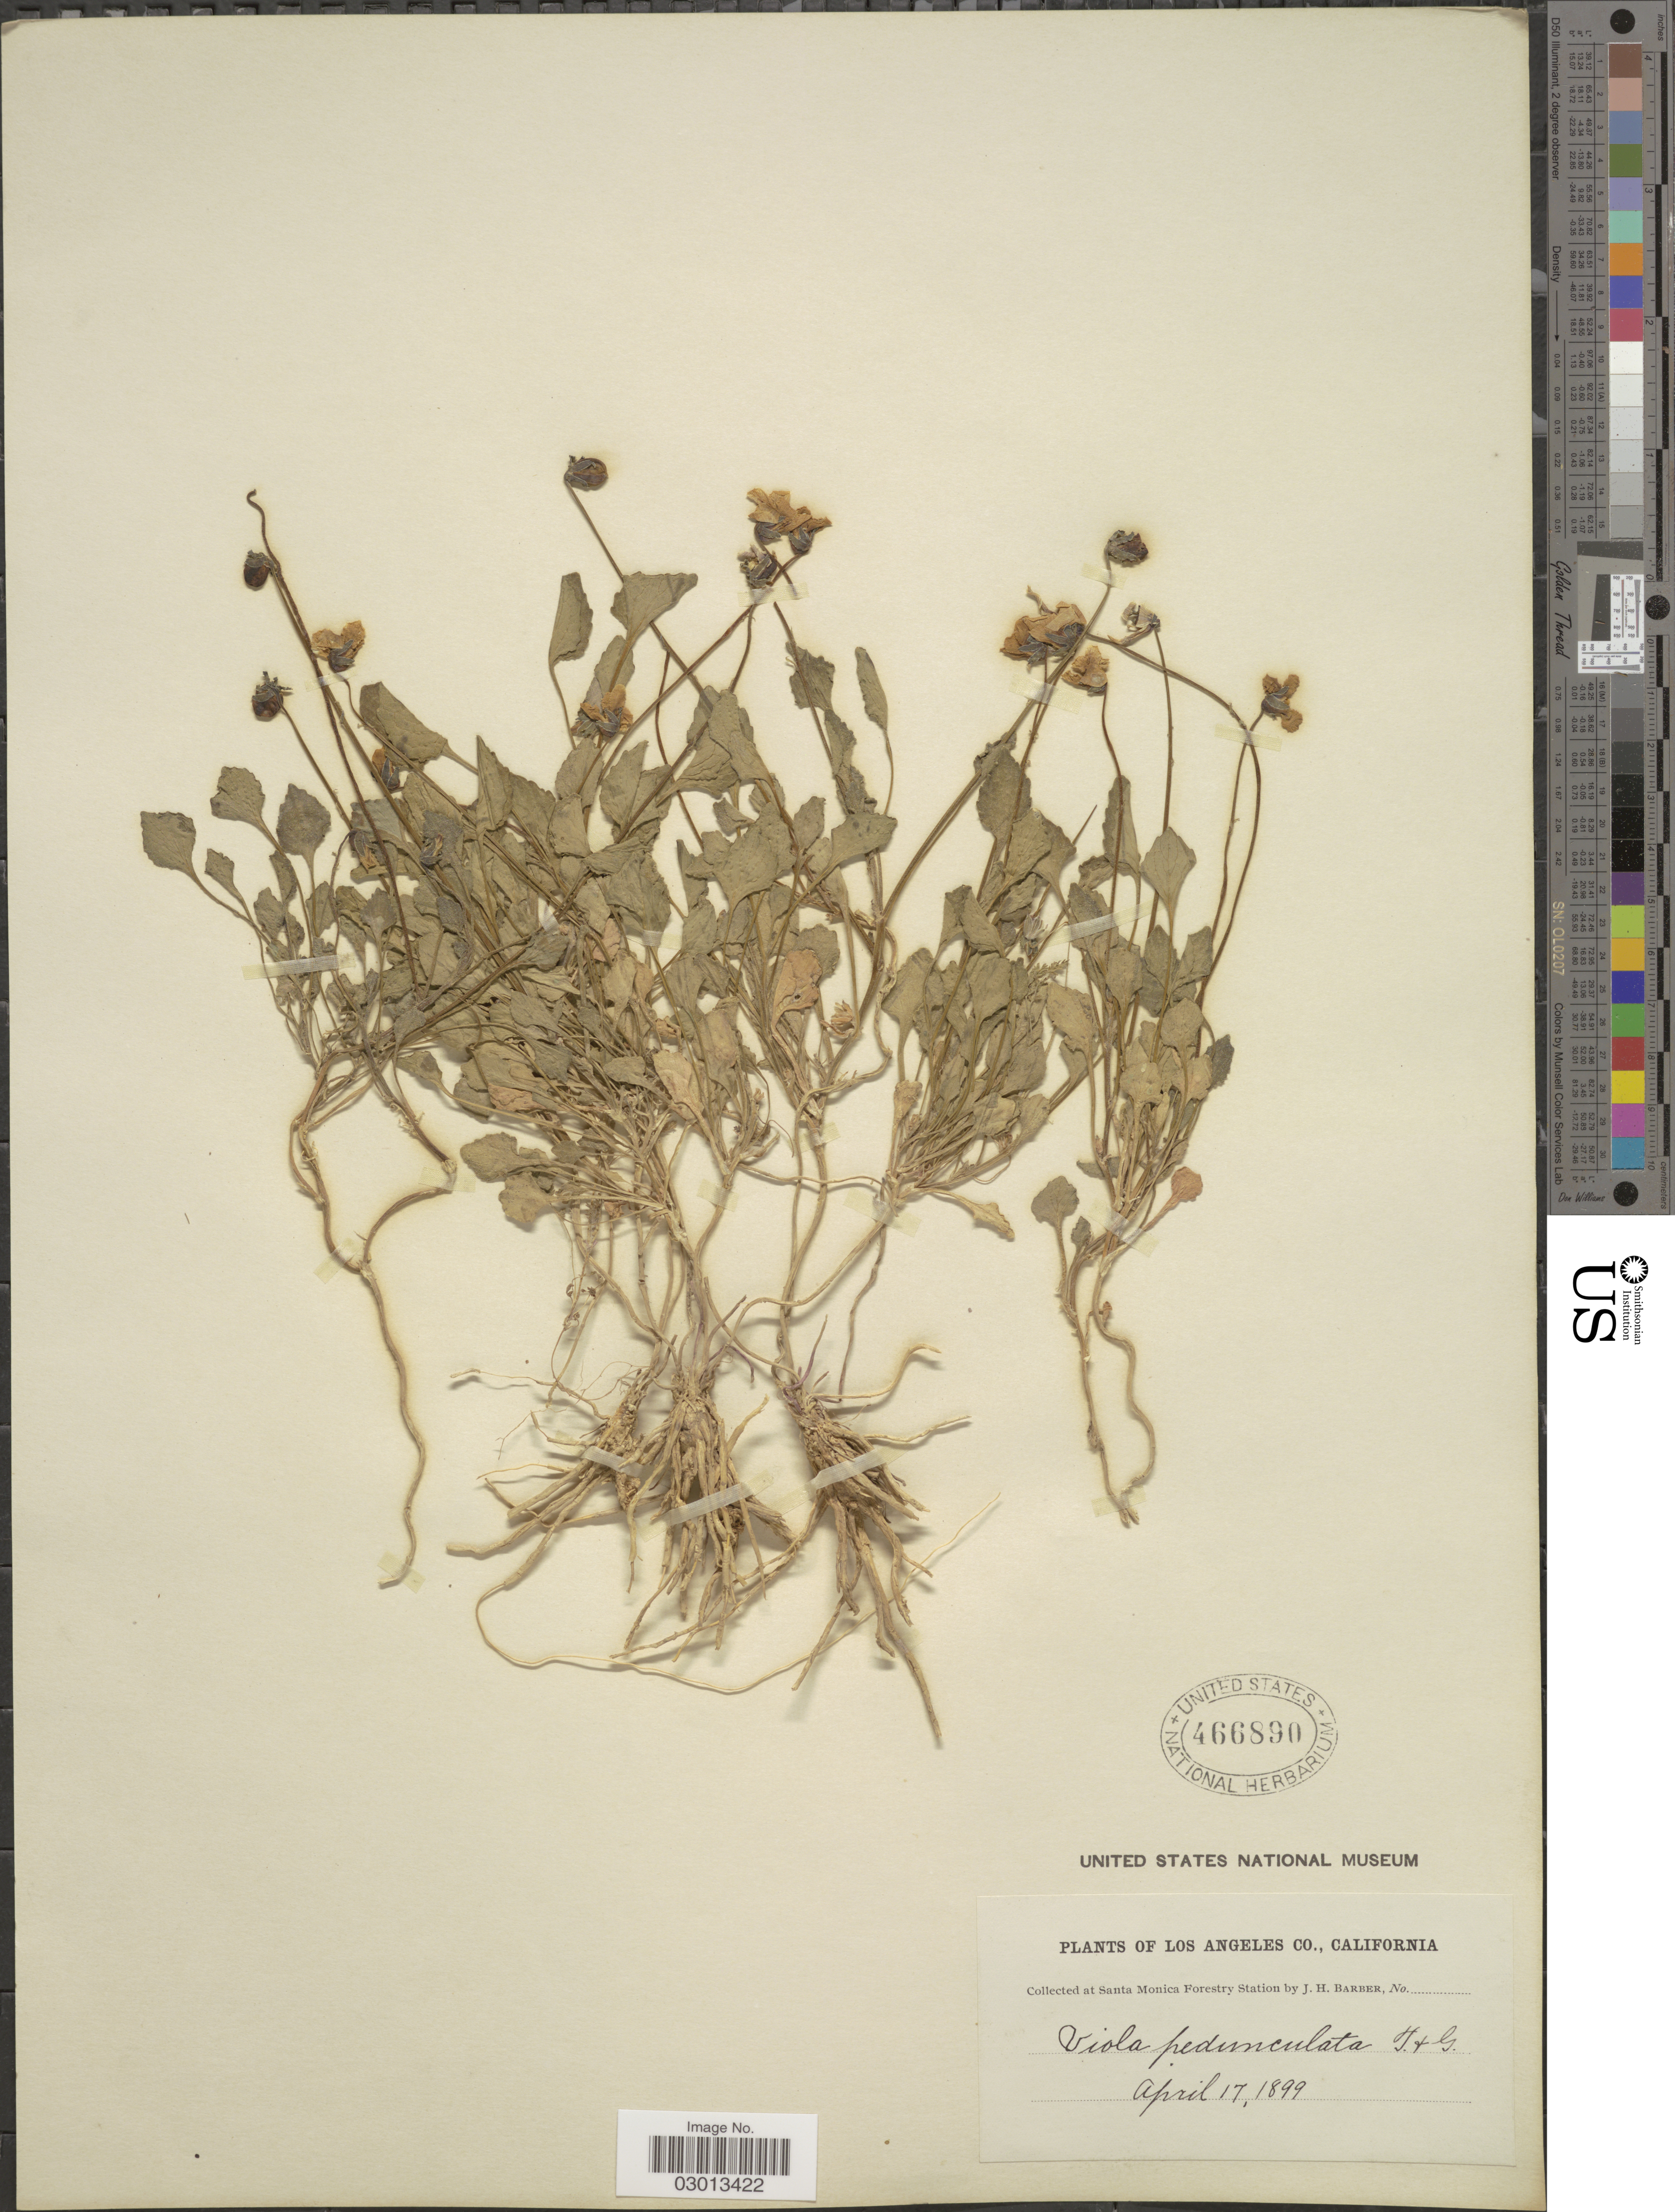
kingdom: Plantae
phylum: Tracheophyta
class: Magnoliopsida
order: Malpighiales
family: Violaceae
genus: Viola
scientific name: Viola pedunculata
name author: Torr. & A. Gray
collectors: J. Barber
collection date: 1899-04-17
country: United States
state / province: California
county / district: Los Angeles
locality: Los Angeles Co. At Santa Monica Forestry Station.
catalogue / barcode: US 466890